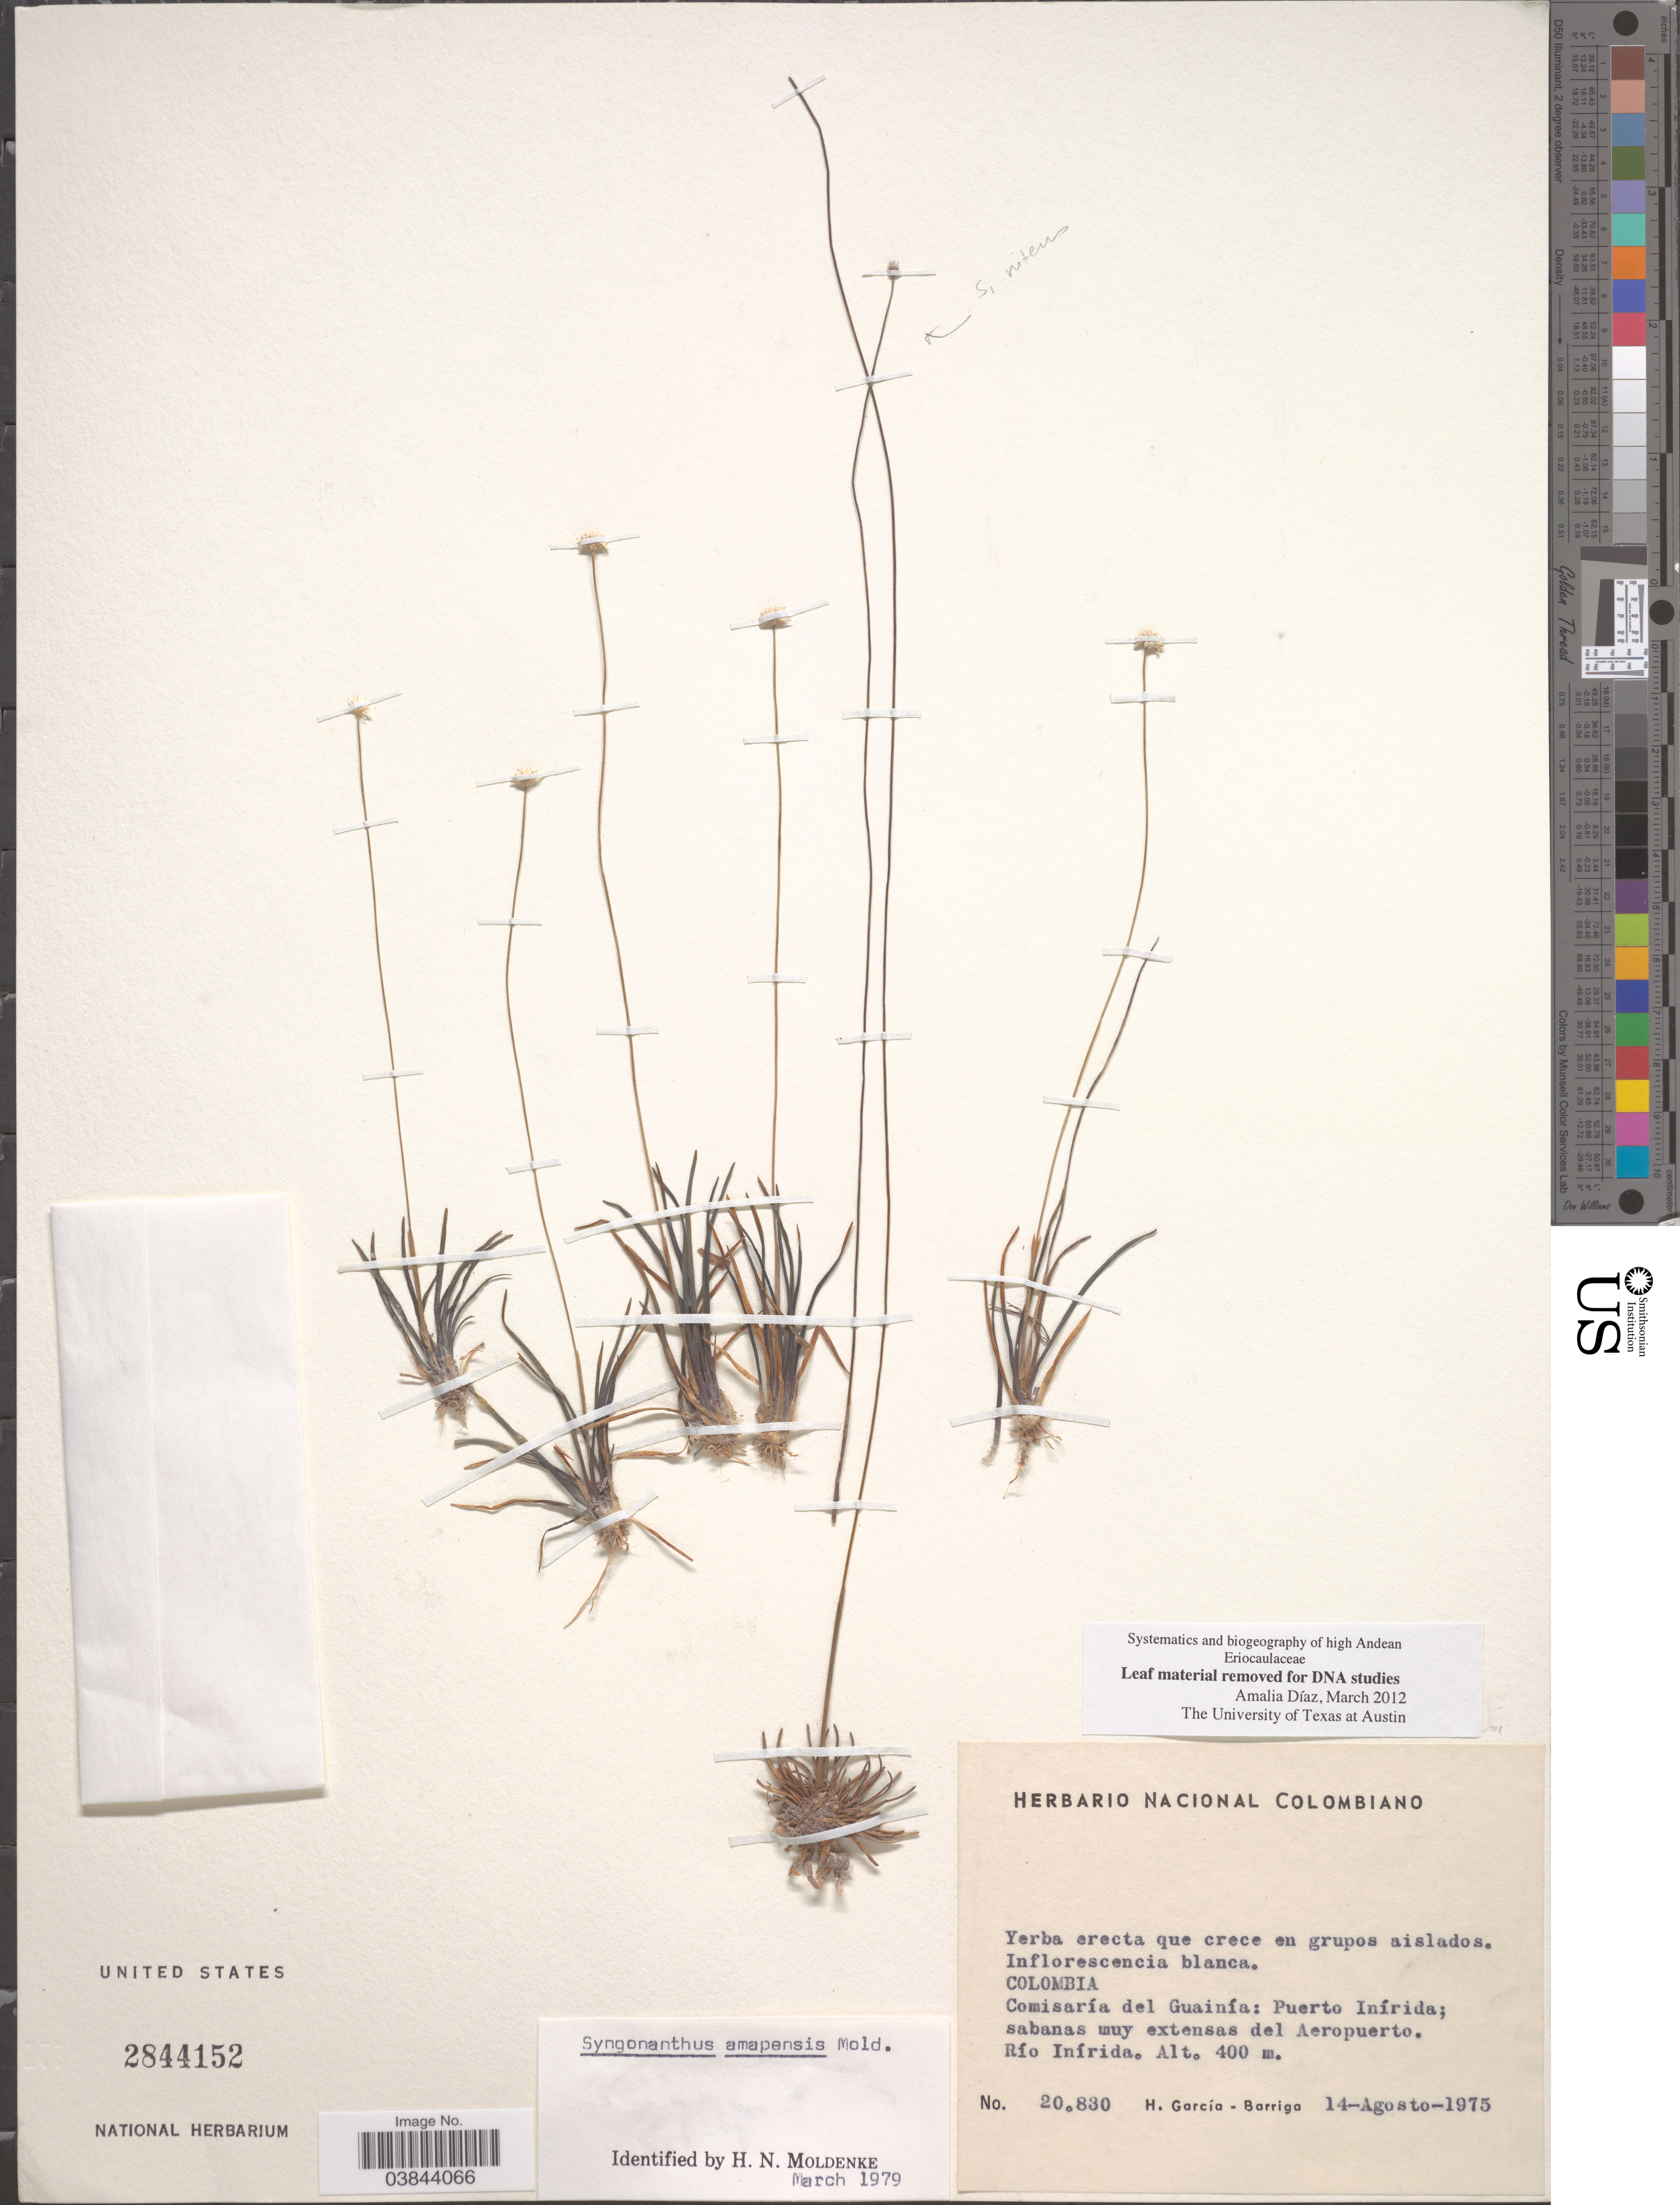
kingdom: Plantae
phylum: Tracheophyta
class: Liliopsida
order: Poales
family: Eriocaulaceae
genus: Syngonanthus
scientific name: Syngonanthus amapensis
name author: Moldenke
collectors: H. García Barriga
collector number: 20830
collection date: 1975-08-14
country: Colombia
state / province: Guainía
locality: Comisaría del Guianía: Puerto Inírida; sabanas muy extensas del Aeropuerto. Río Inírida.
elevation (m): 400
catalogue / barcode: US 2844152